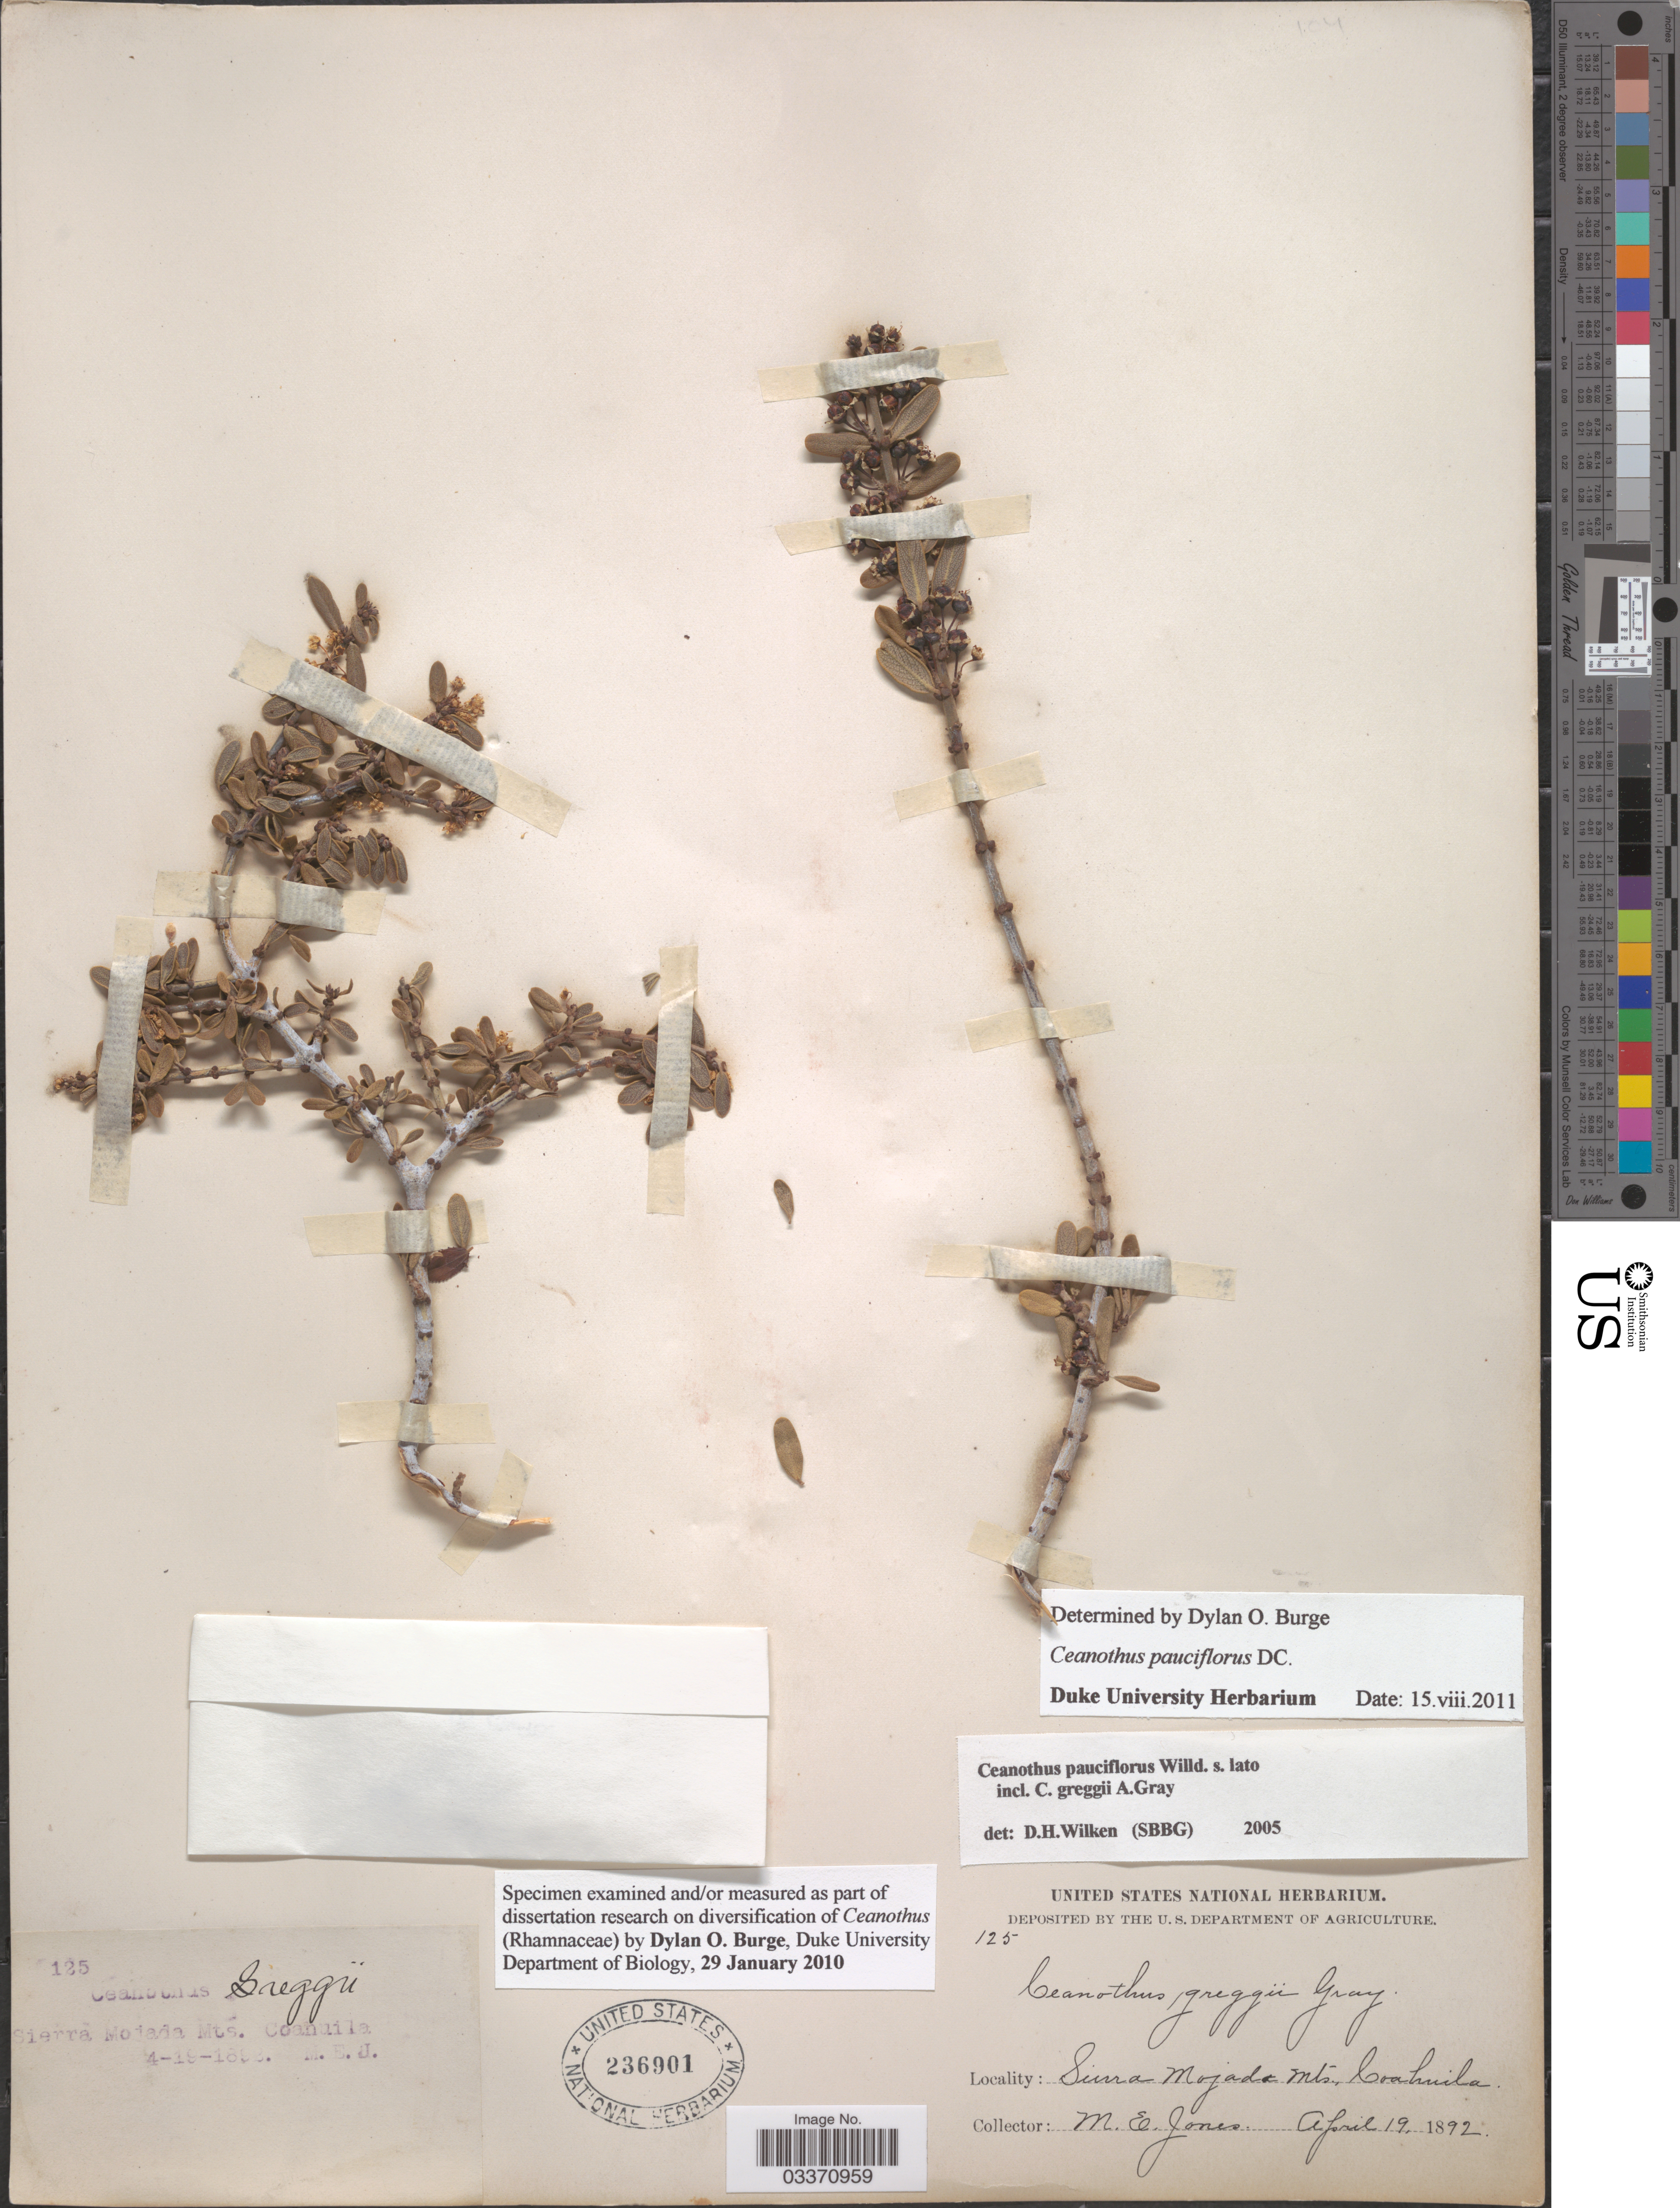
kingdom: Plantae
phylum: Tracheophyta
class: Magnoliopsida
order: Rosales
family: Rhamnaceae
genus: Ceanothus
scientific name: Ceanothus pauciflorus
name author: DC.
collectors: M. E. Jones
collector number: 125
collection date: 1892-04-19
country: Mexico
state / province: Coahuila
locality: Sierra Mojada Mts.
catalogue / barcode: US 236901